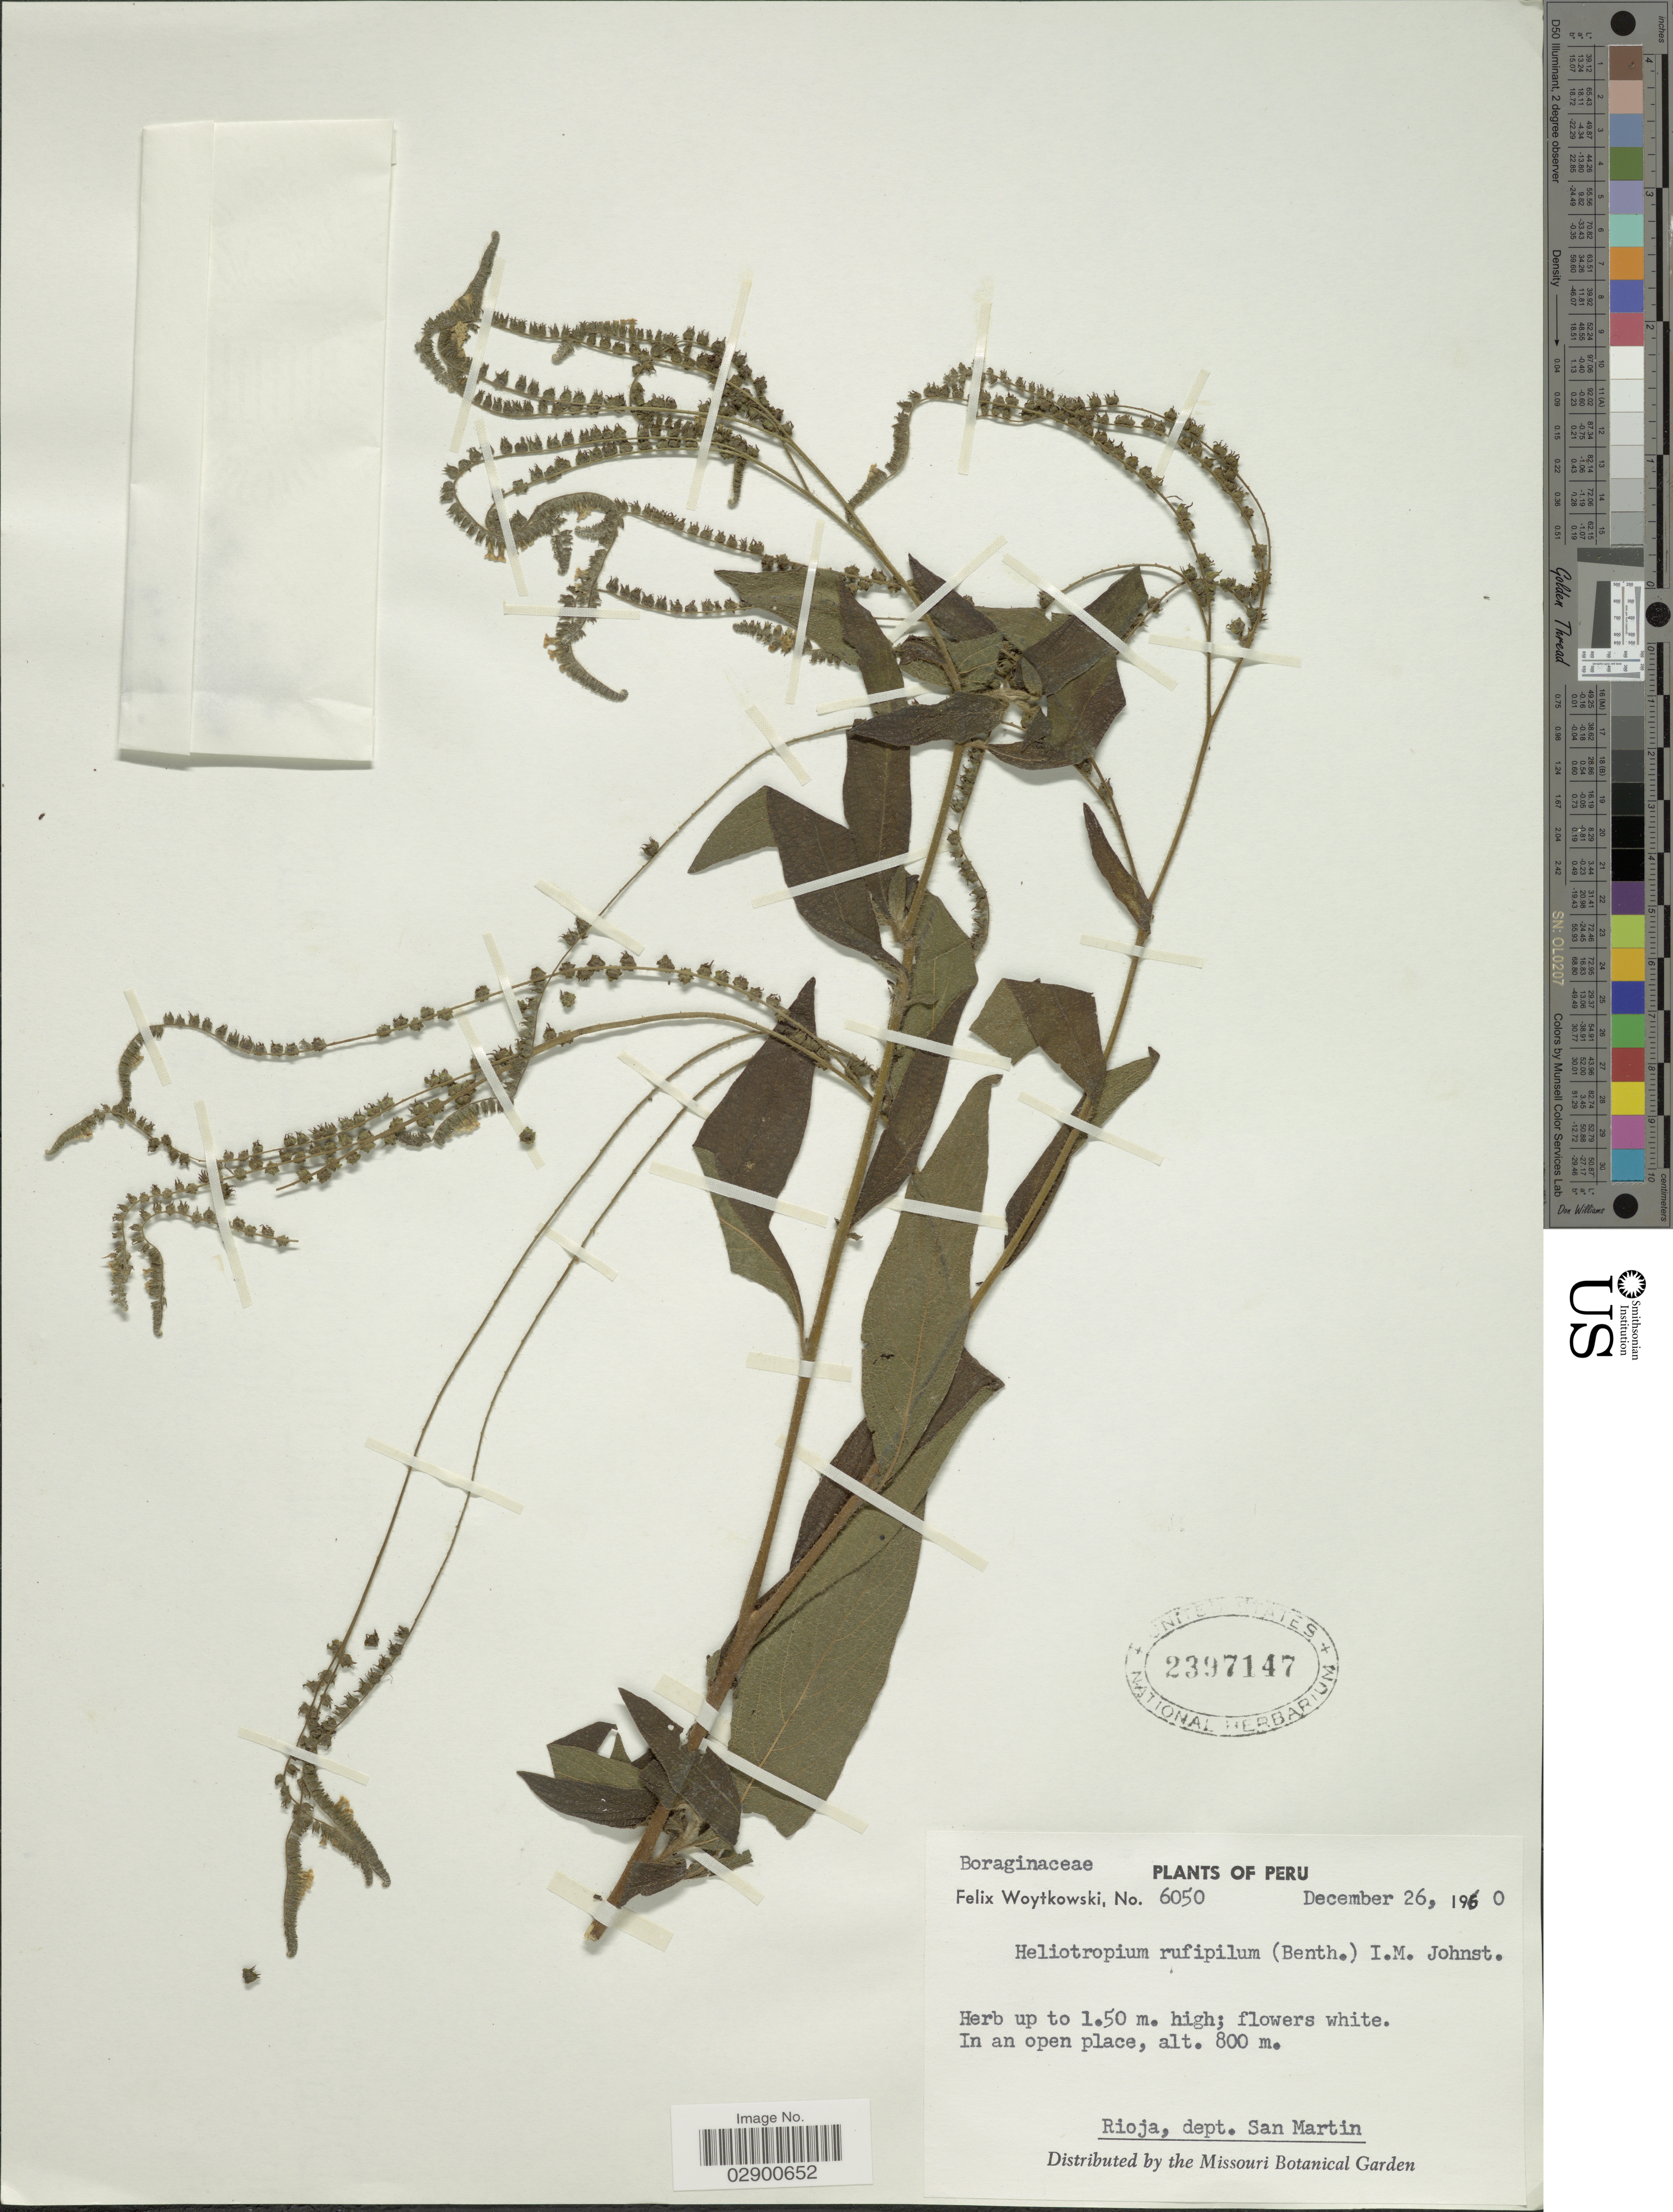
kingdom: Plantae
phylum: Tracheophyta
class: Magnoliopsida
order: Boraginales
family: Heliotropiaceae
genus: Heliotropium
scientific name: Heliotropium rufipilum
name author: (Benth.) I.M. Johnst.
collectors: F. Woytkowski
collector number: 6050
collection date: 1960-12-26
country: Peru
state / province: San Martín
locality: Rioja, dept. San Martin.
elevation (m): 800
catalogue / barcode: US 2397147